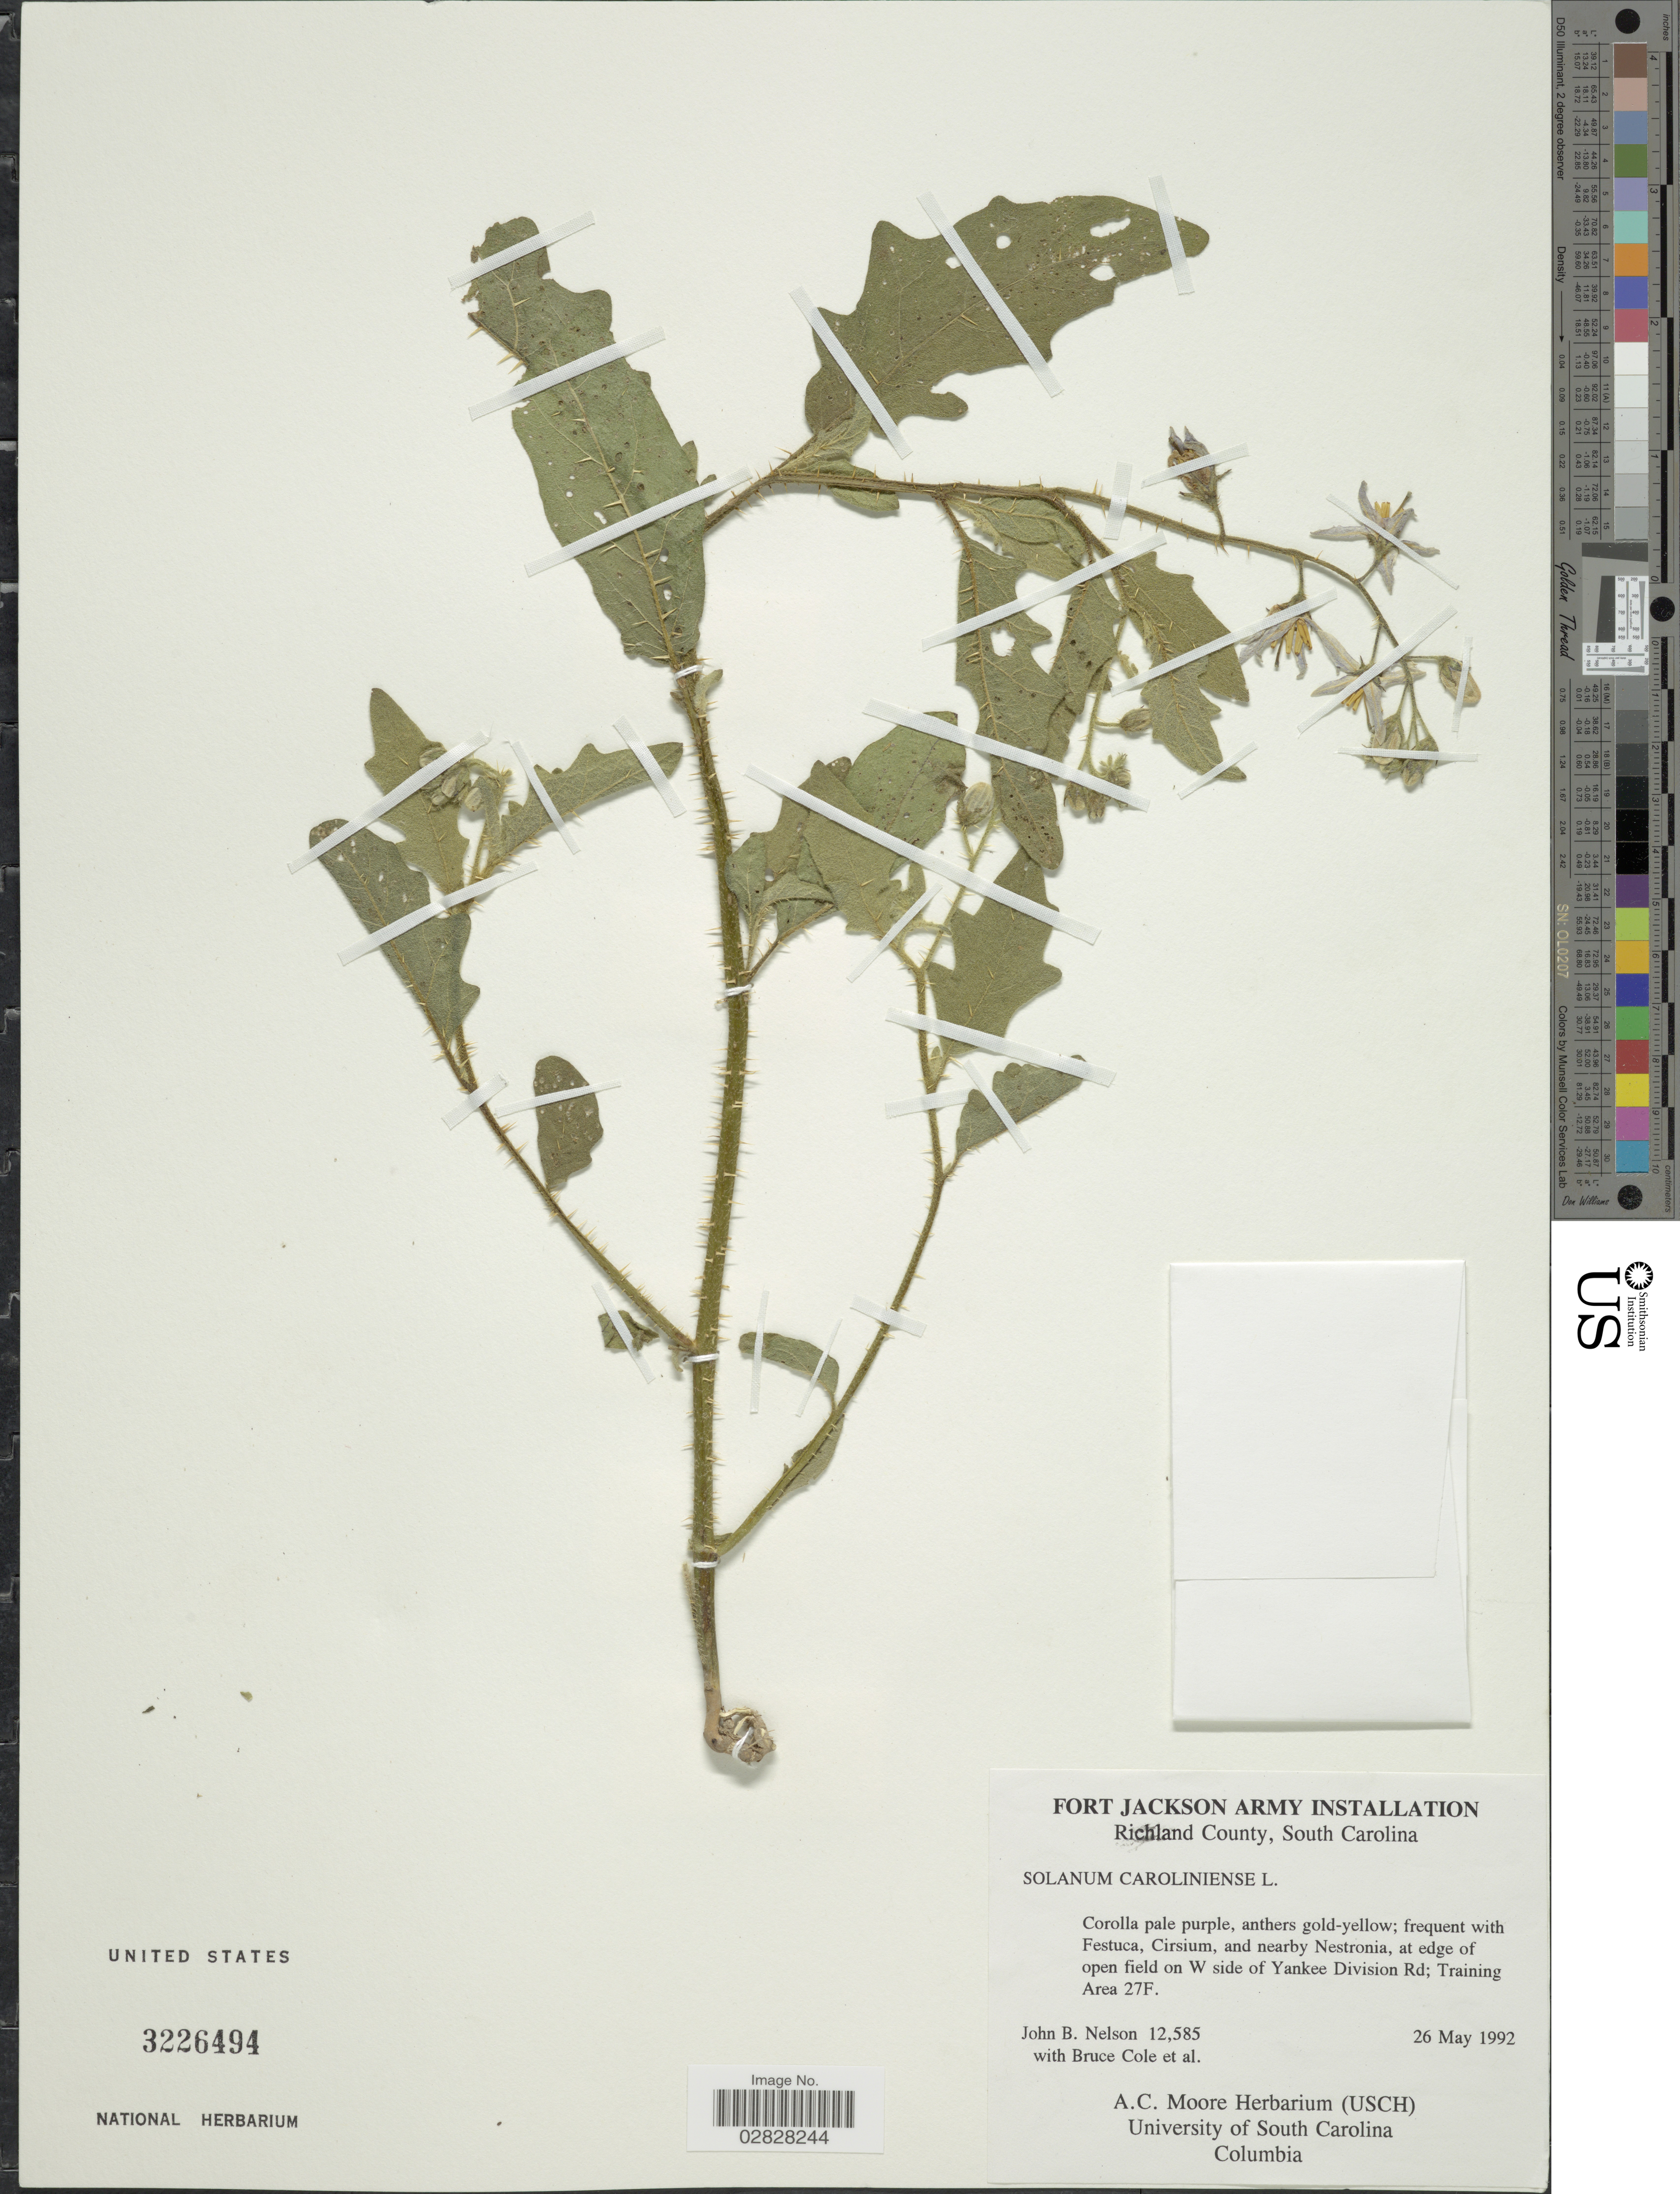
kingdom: Plantae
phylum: Tracheophyta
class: Magnoliopsida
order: Solanales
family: Solanaceae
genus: Solanum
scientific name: Solanum carolinense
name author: L.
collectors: J. Nelson, B. Cole & et al.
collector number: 12585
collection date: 1992-05-26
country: United States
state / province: South Carolina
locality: Richland County. at edge of open field on W side of Yankee Division Rd; Training Area 27F.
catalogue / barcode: US 3226494